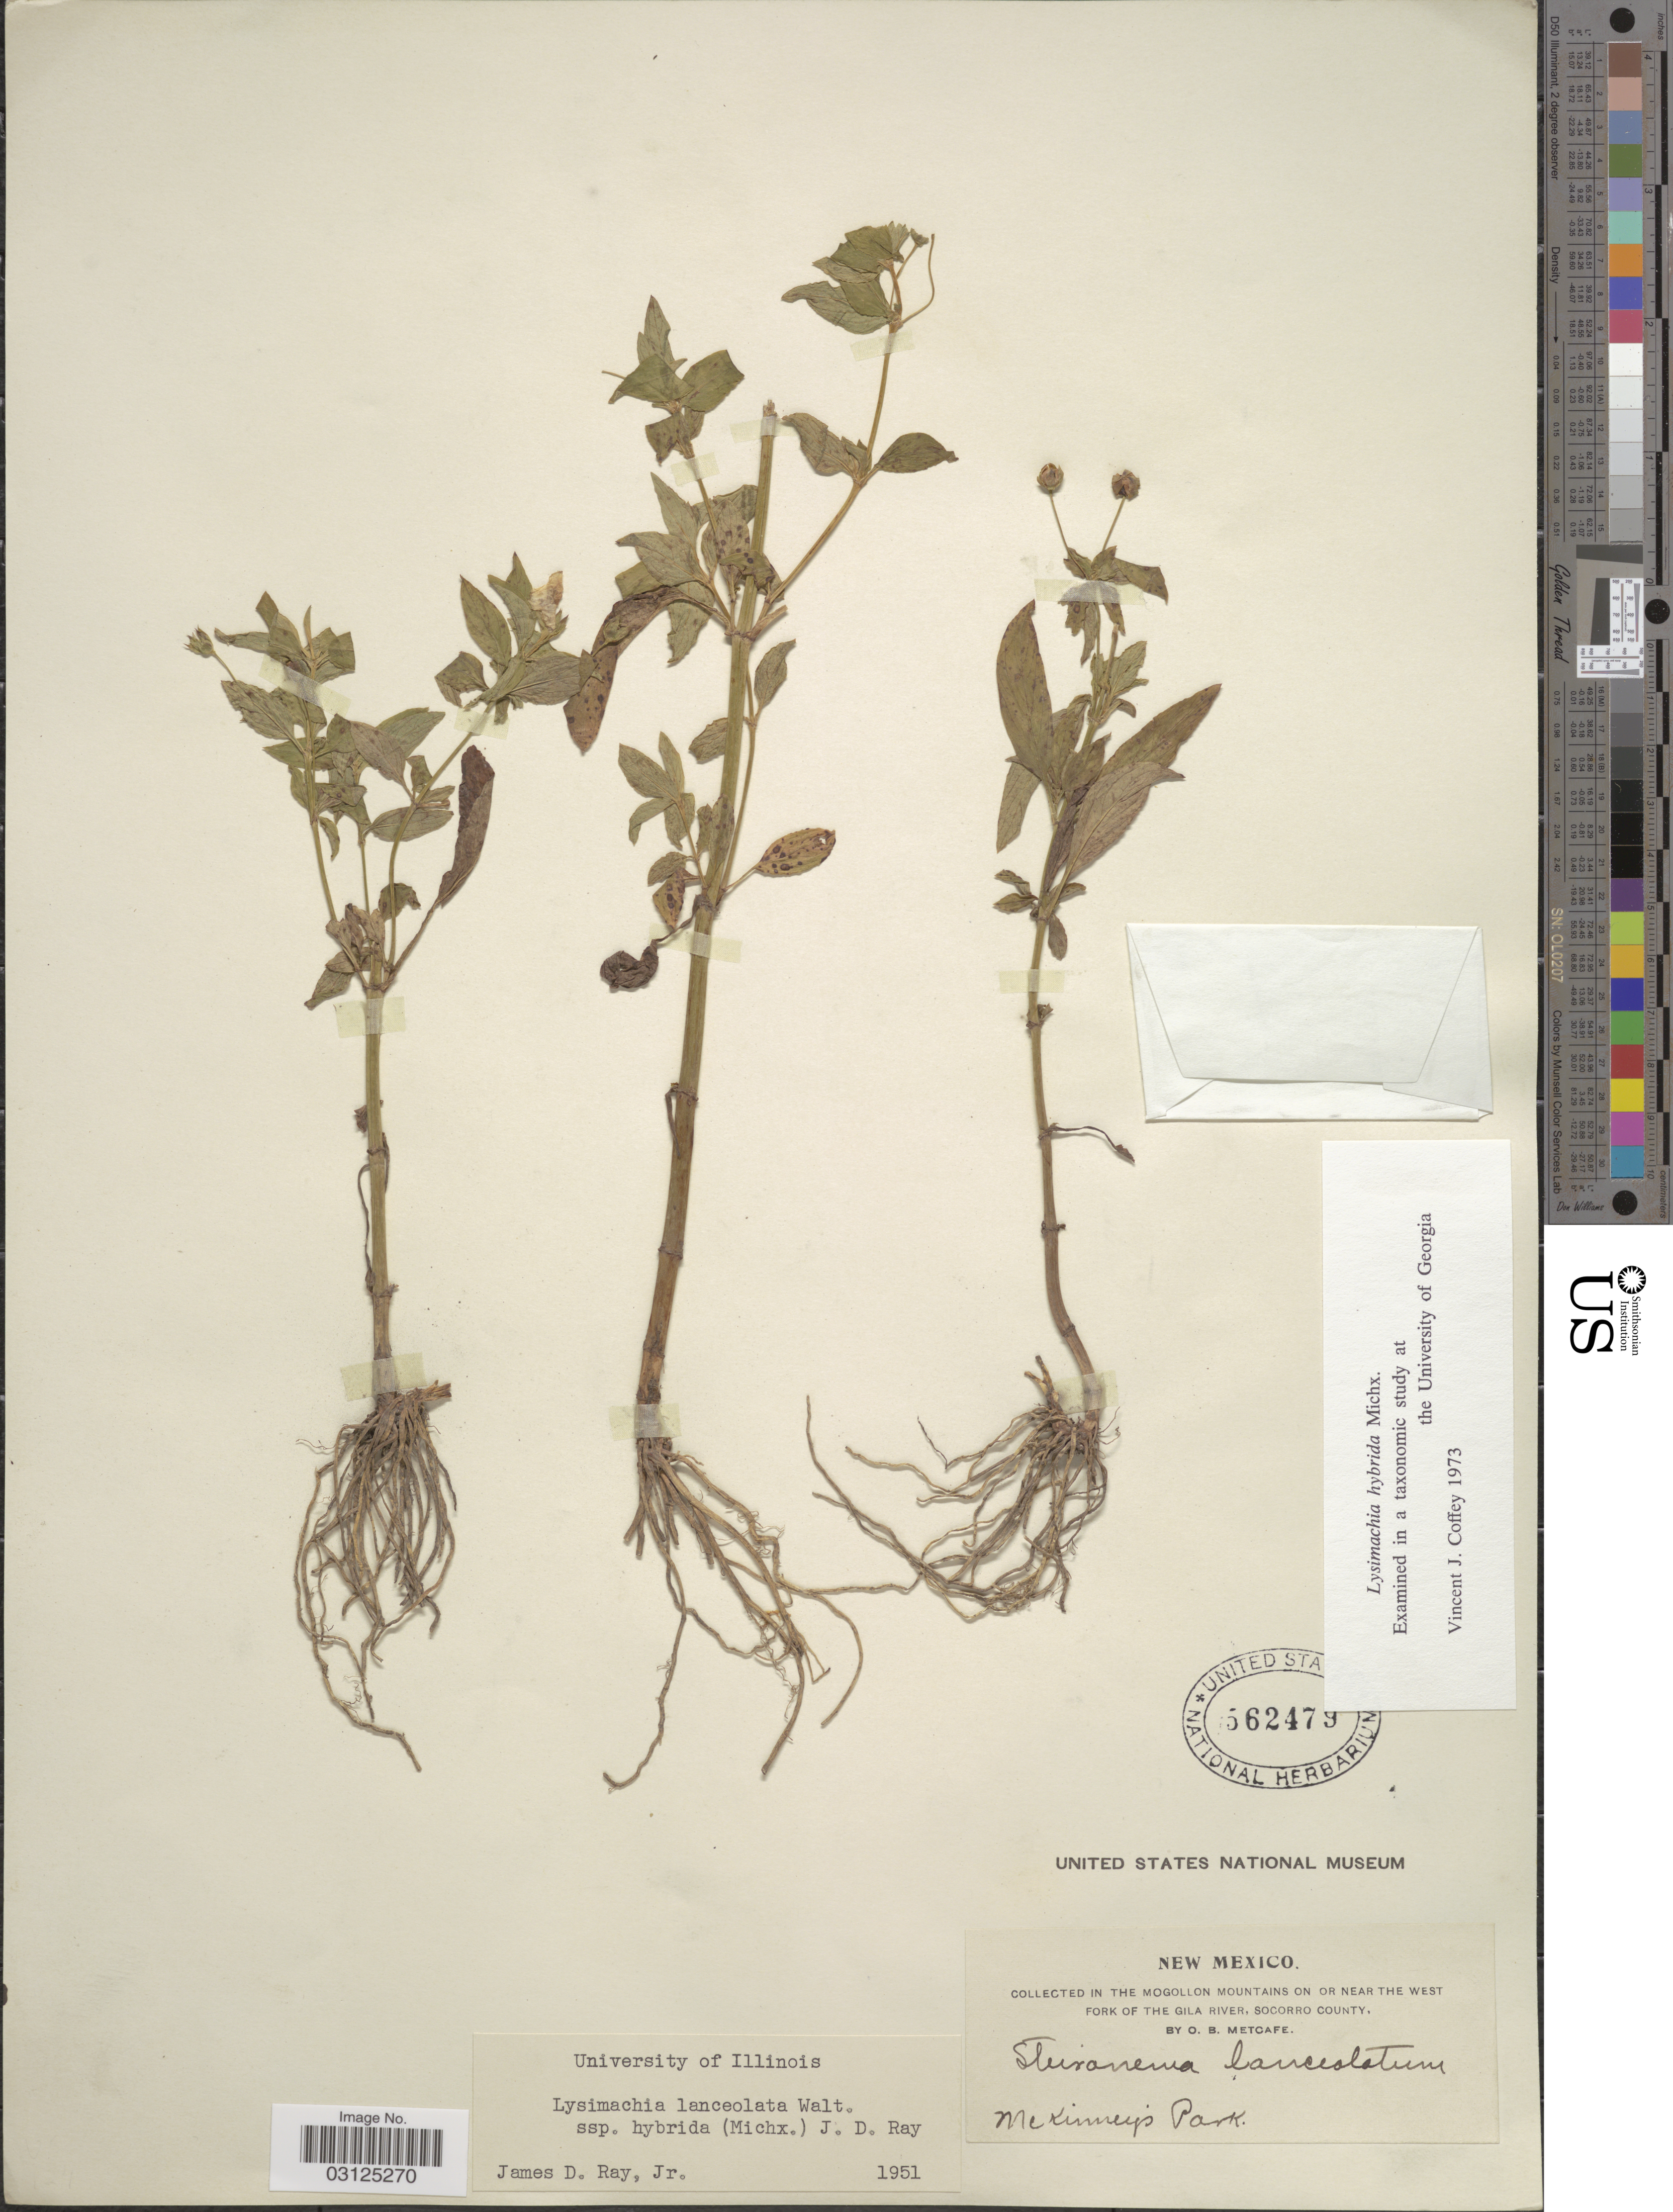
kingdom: Plantae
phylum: Tracheophyta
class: Magnoliopsida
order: Ericales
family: Primulaceae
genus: Lysimachia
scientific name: Lysimachia hybrida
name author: Michx.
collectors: O. Metcafe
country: United States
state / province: New Mexico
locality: In the Mogollon Mountains on or near the west Fork of the Gila River, Socorro County. McKinney's Park.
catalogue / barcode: US 562479